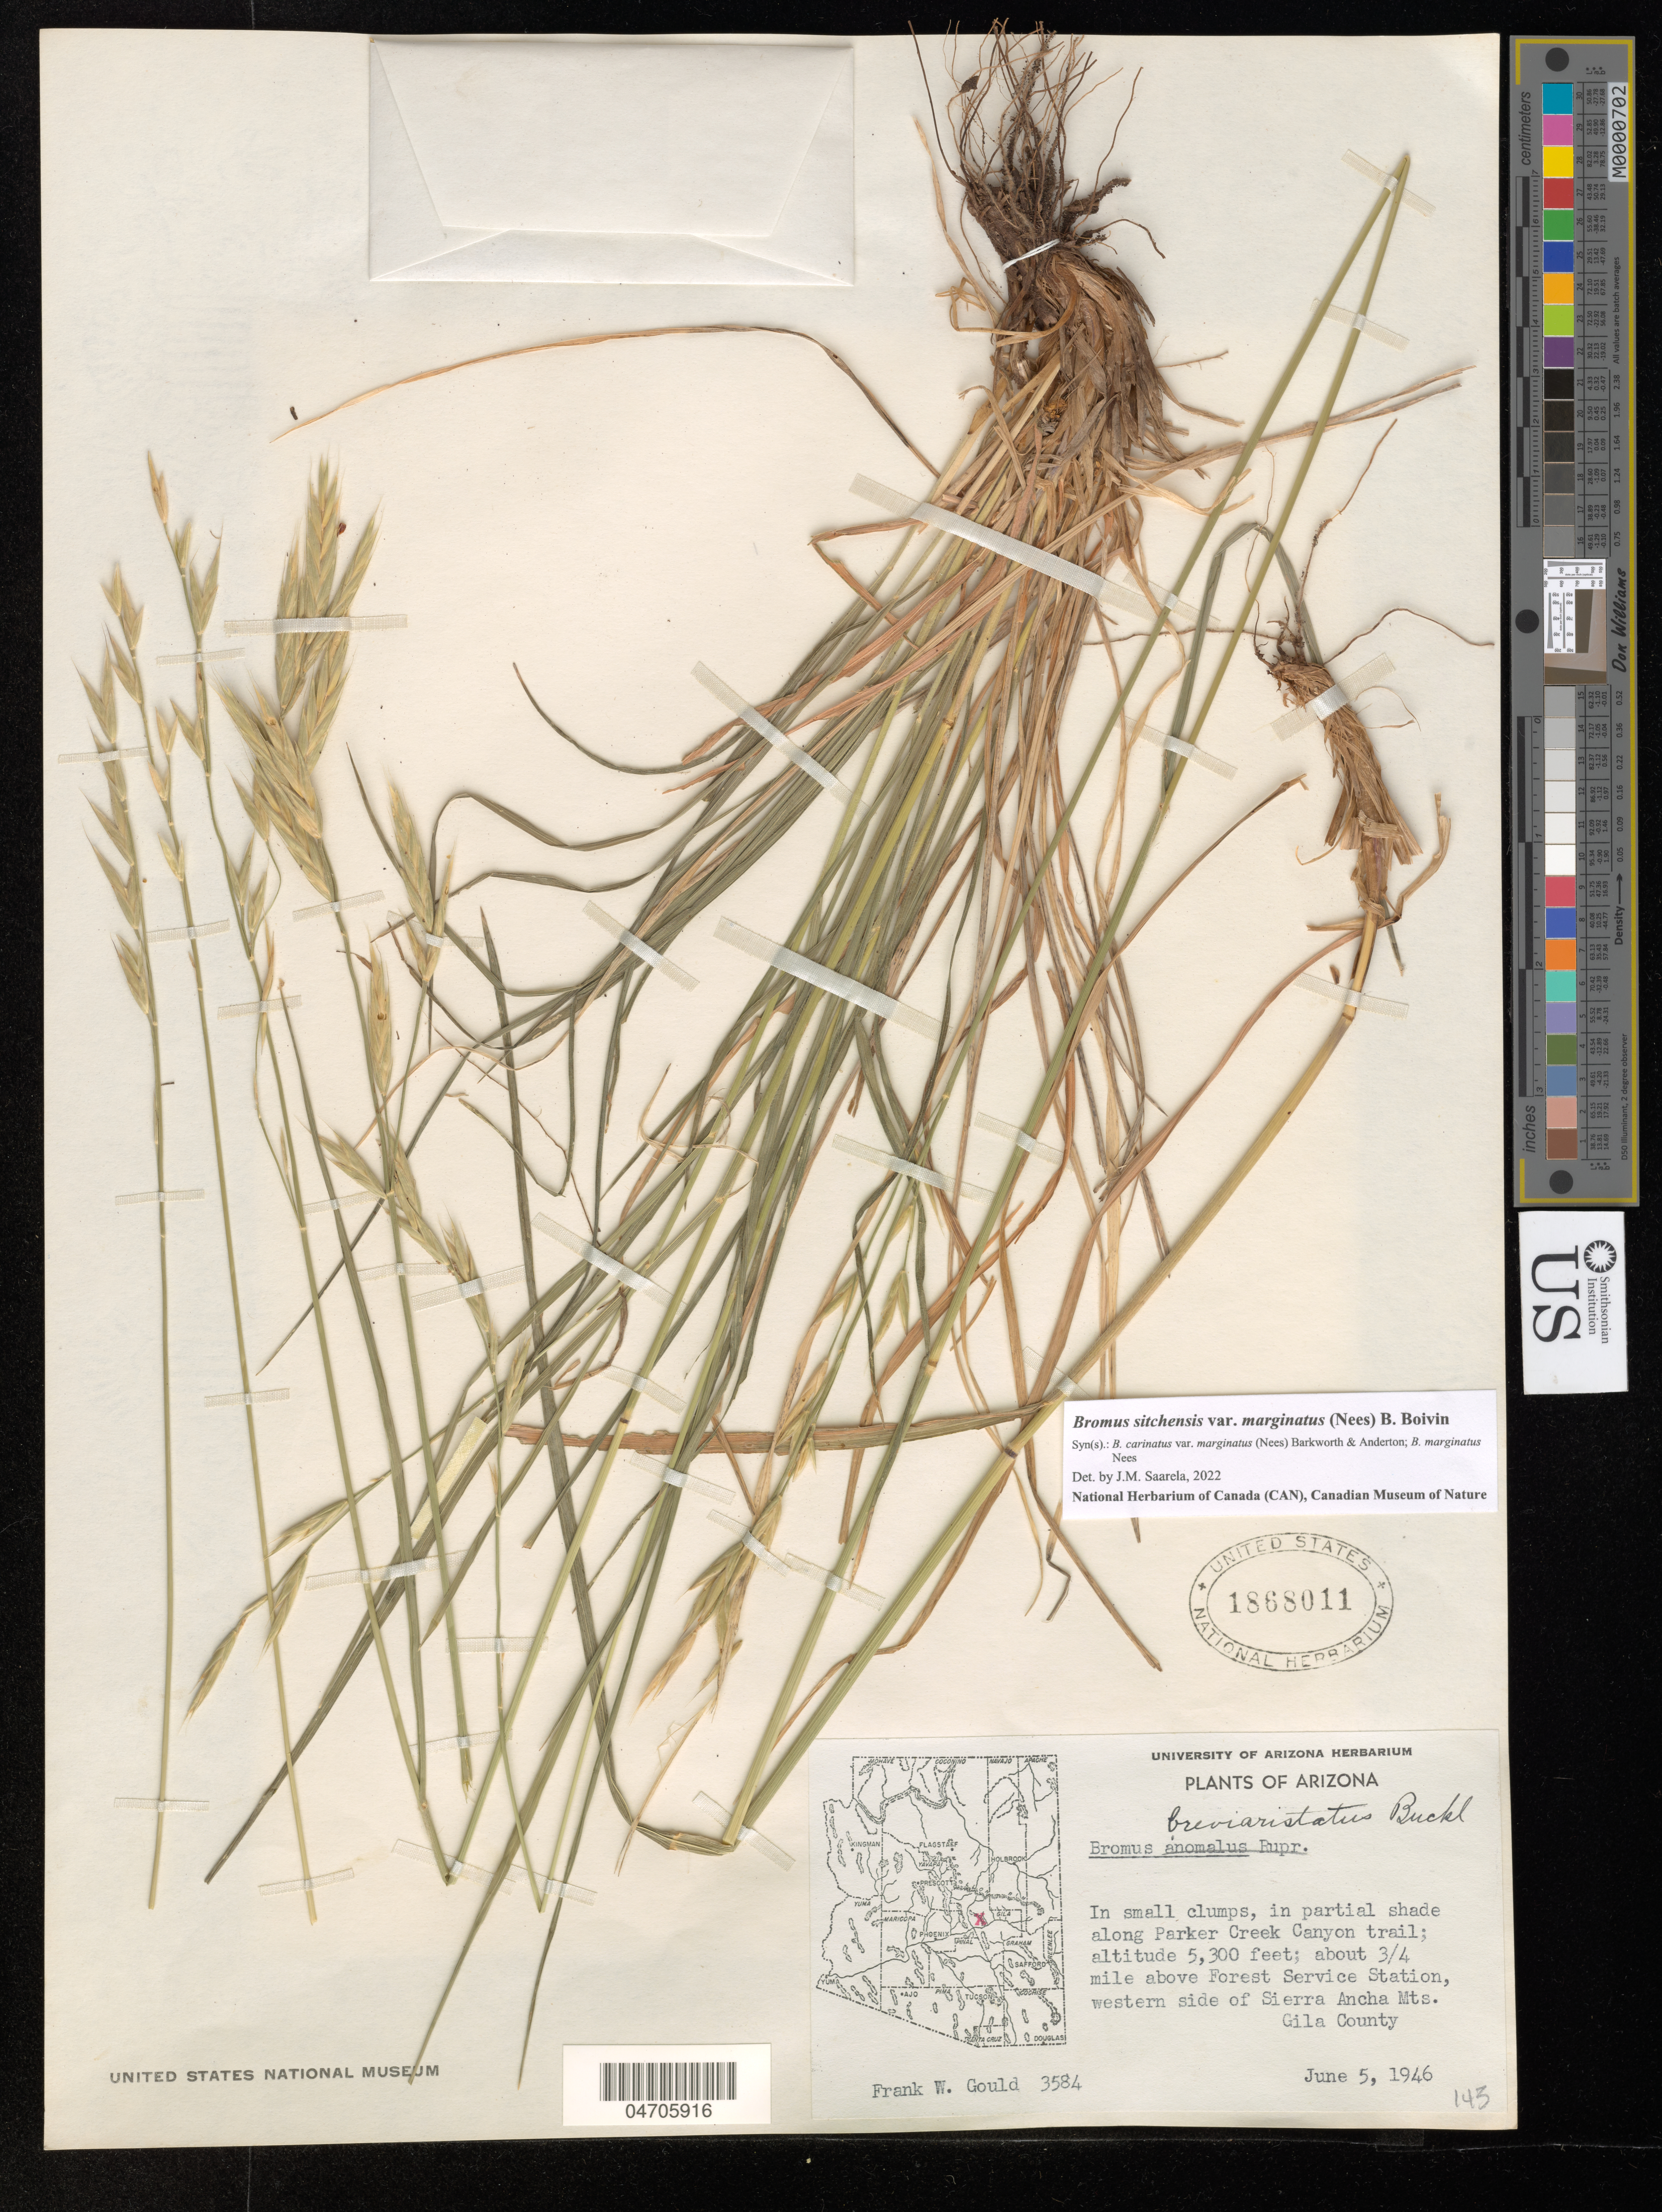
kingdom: Plantae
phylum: Tracheophyta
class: Liliopsida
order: Poales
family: Poaceae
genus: Bromus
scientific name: Bromus sitchensis var. polyanthus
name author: (Scribn. ex Shear) R.E. Brainerd & Otting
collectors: F. W. Gould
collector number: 3584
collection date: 1946-06-05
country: United States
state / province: Arizona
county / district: Gila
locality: Along Parker Creek Canyon trail; about ¾ mile above Forest Service Station, western side of Sierra Ancha Mts. Gila County.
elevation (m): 1615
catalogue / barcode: US 1868011